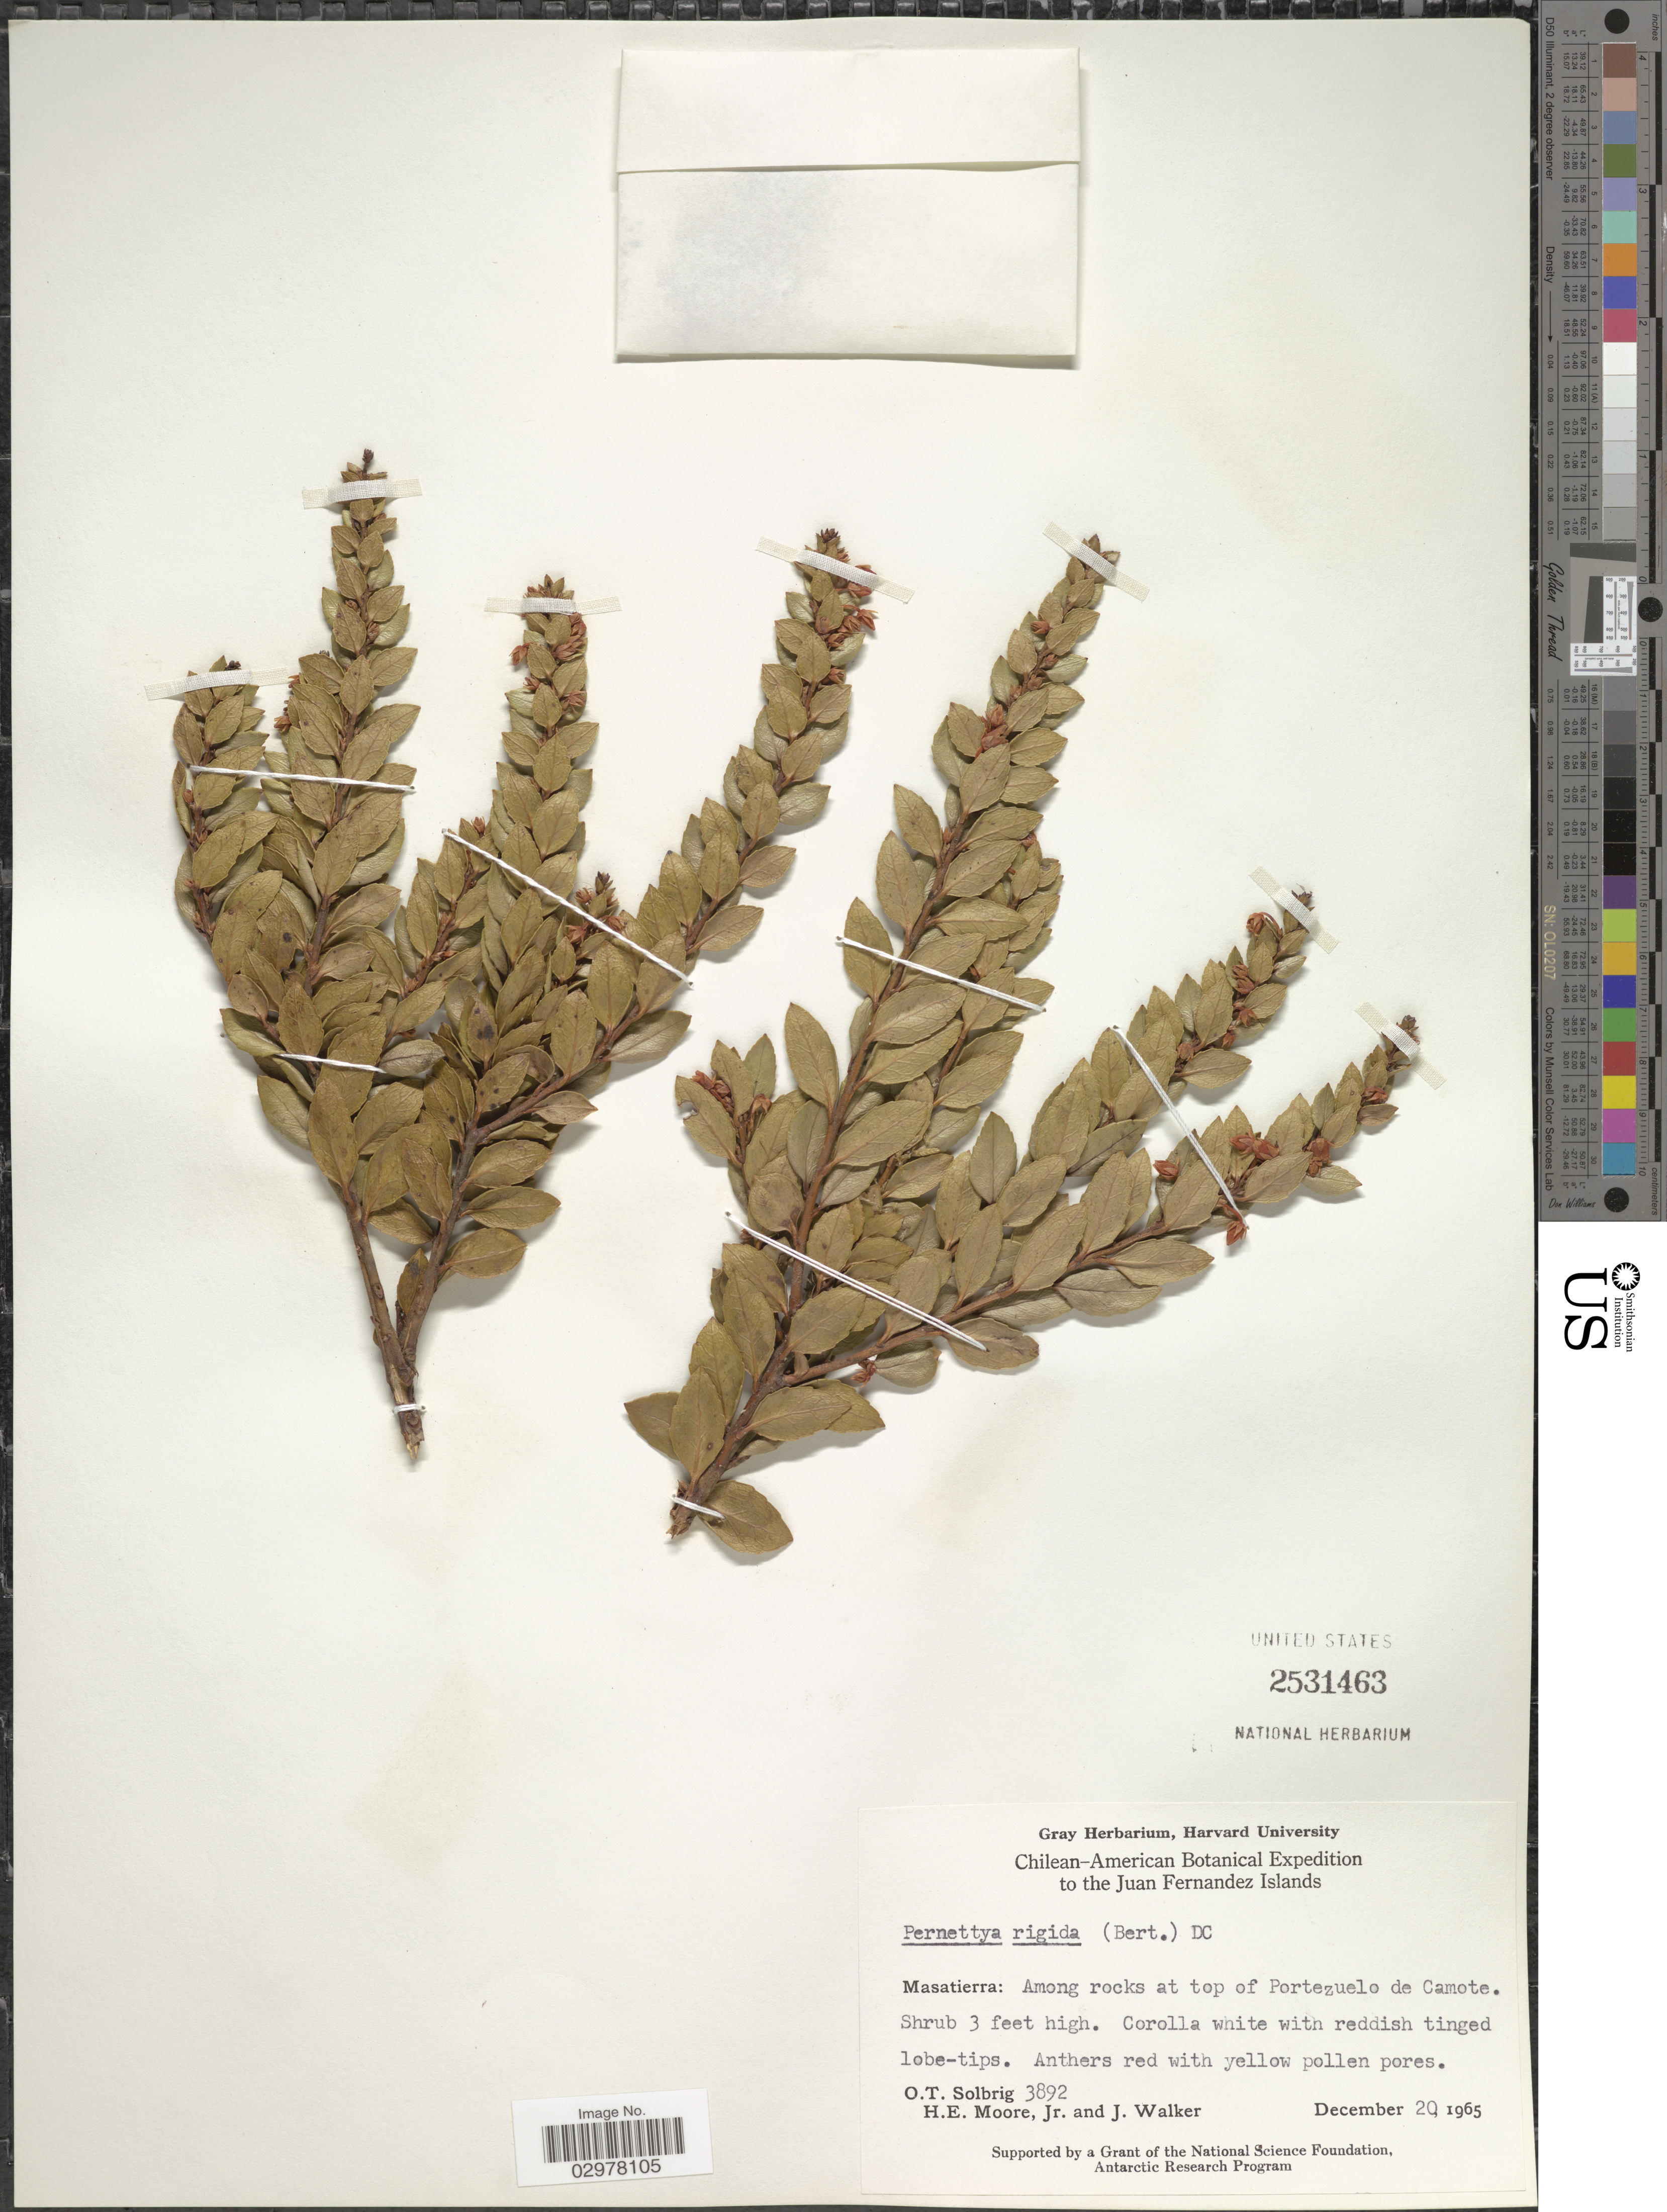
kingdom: Plantae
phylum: Tracheophyta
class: Magnoliopsida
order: Ericales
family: Ericaceae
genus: Pernettya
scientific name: Pernettya rigida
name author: (Bertero ex Colla) DC.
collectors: O. T. Solbrig, H. Moore & J. Walker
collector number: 3892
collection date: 1965-12-20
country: Chile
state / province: Valparaíso (V)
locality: Juan Fernandez Islands. Masatierra: Among rocks at top of Portezuelo de Camote.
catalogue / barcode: US 2531463